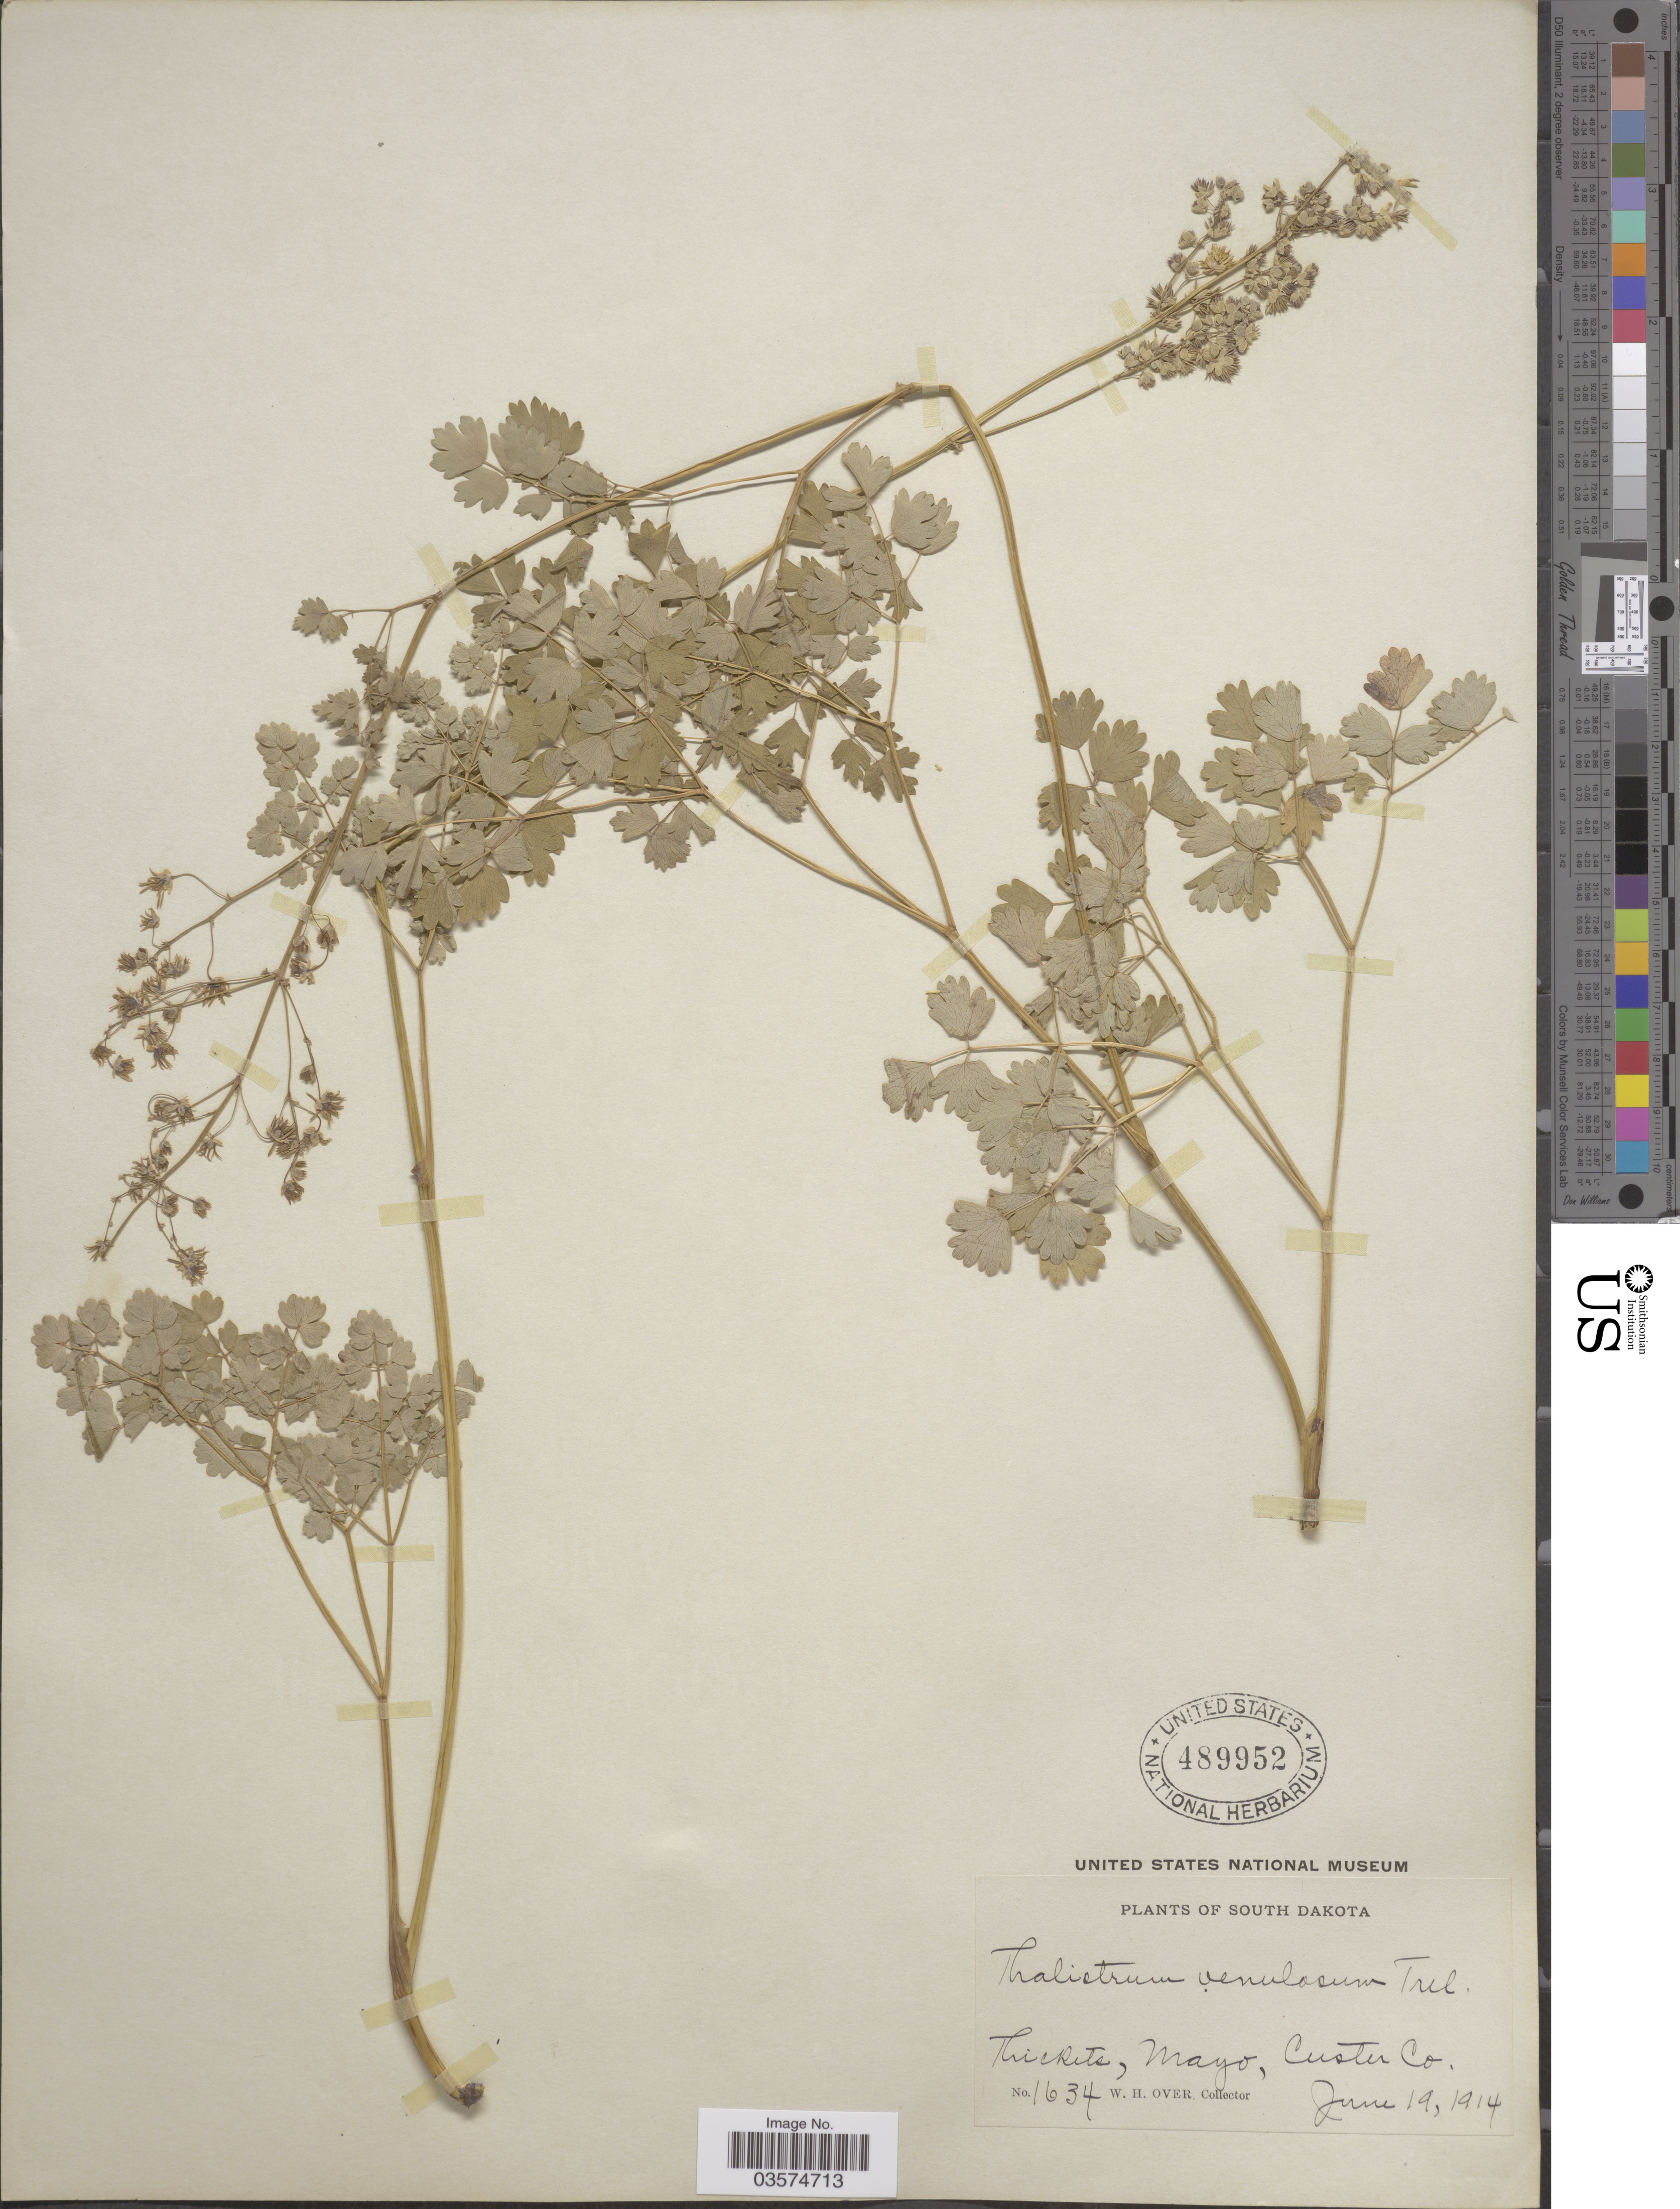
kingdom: Plantae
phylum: Tracheophyta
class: Magnoliopsida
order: Ranunculales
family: Ranunculaceae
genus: Thalictrum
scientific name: Thalictrum venulosum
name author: Trel.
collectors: W. Hoover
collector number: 1634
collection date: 1914-06-19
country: United States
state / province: South Dakota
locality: Thickets, Mayo, Custer Co.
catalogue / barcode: US 489952